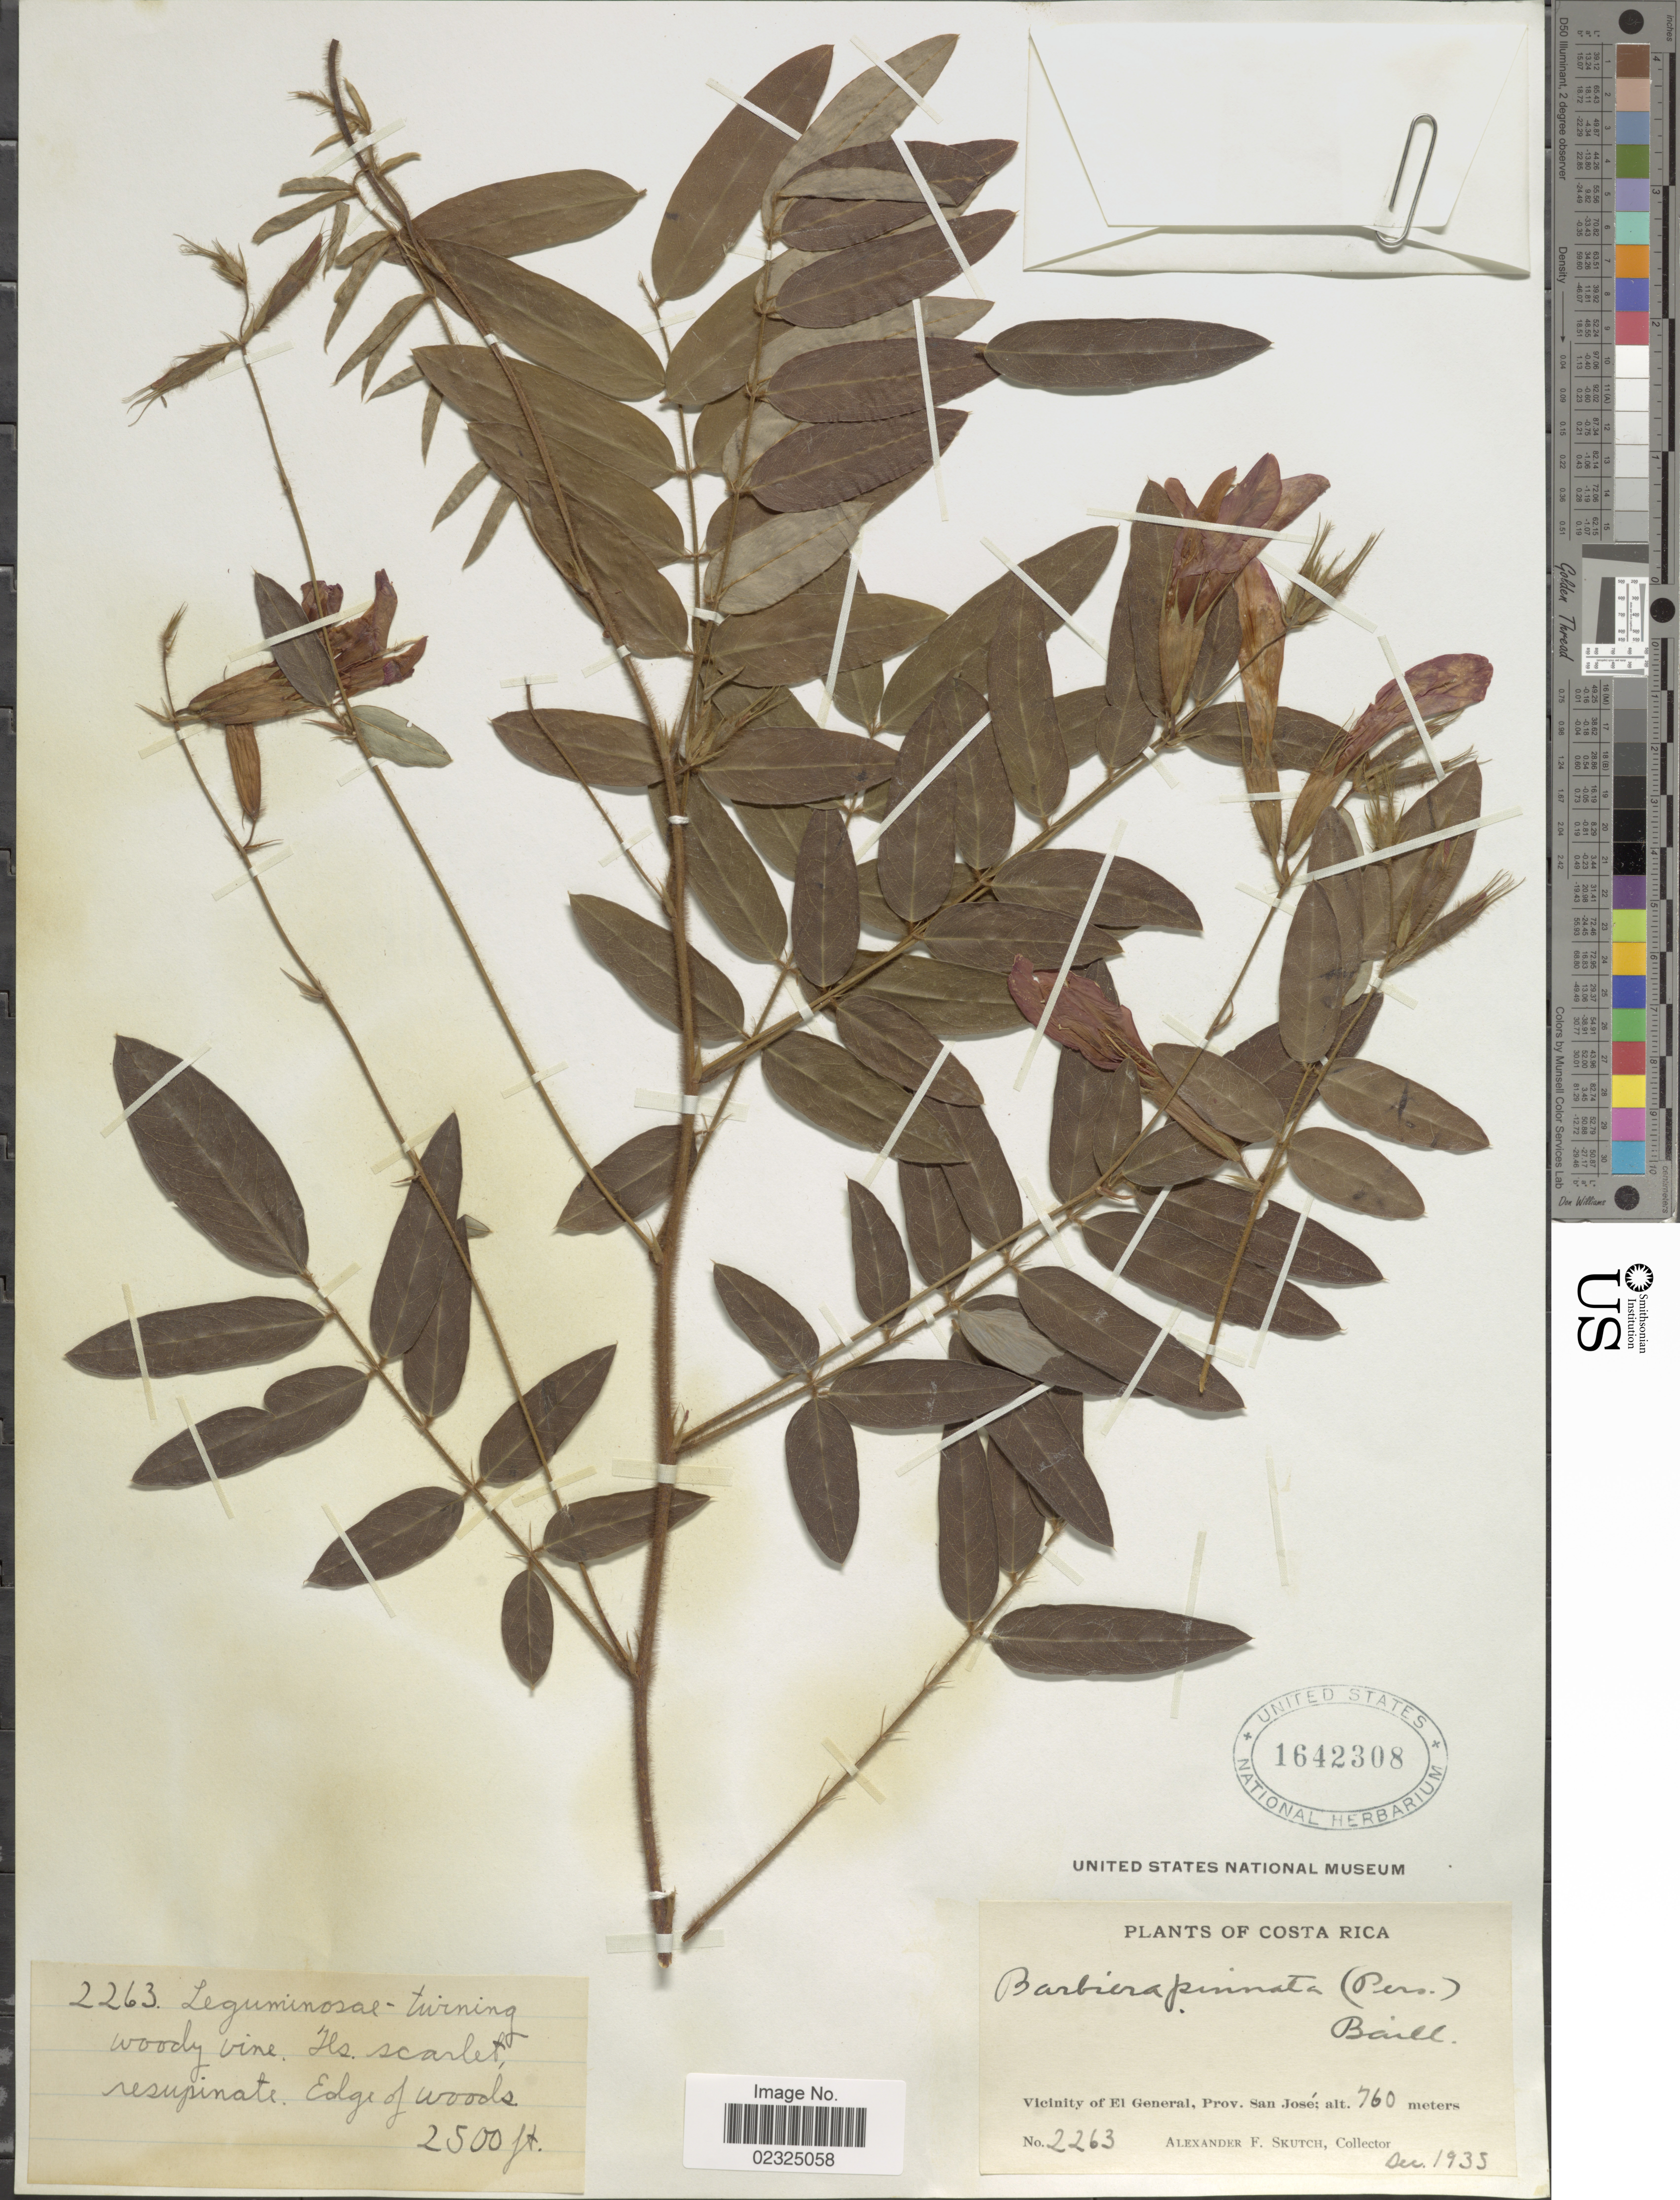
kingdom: Plantae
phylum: Tracheophyta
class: Magnoliopsida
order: Fabales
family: Fabaceae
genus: Barbieria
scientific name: Barbieria sp.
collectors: A. F. Skutch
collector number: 2263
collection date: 1935-12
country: Costa Rica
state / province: San José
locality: Vicinity of El General, edge of woods.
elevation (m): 762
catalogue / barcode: US 1642308